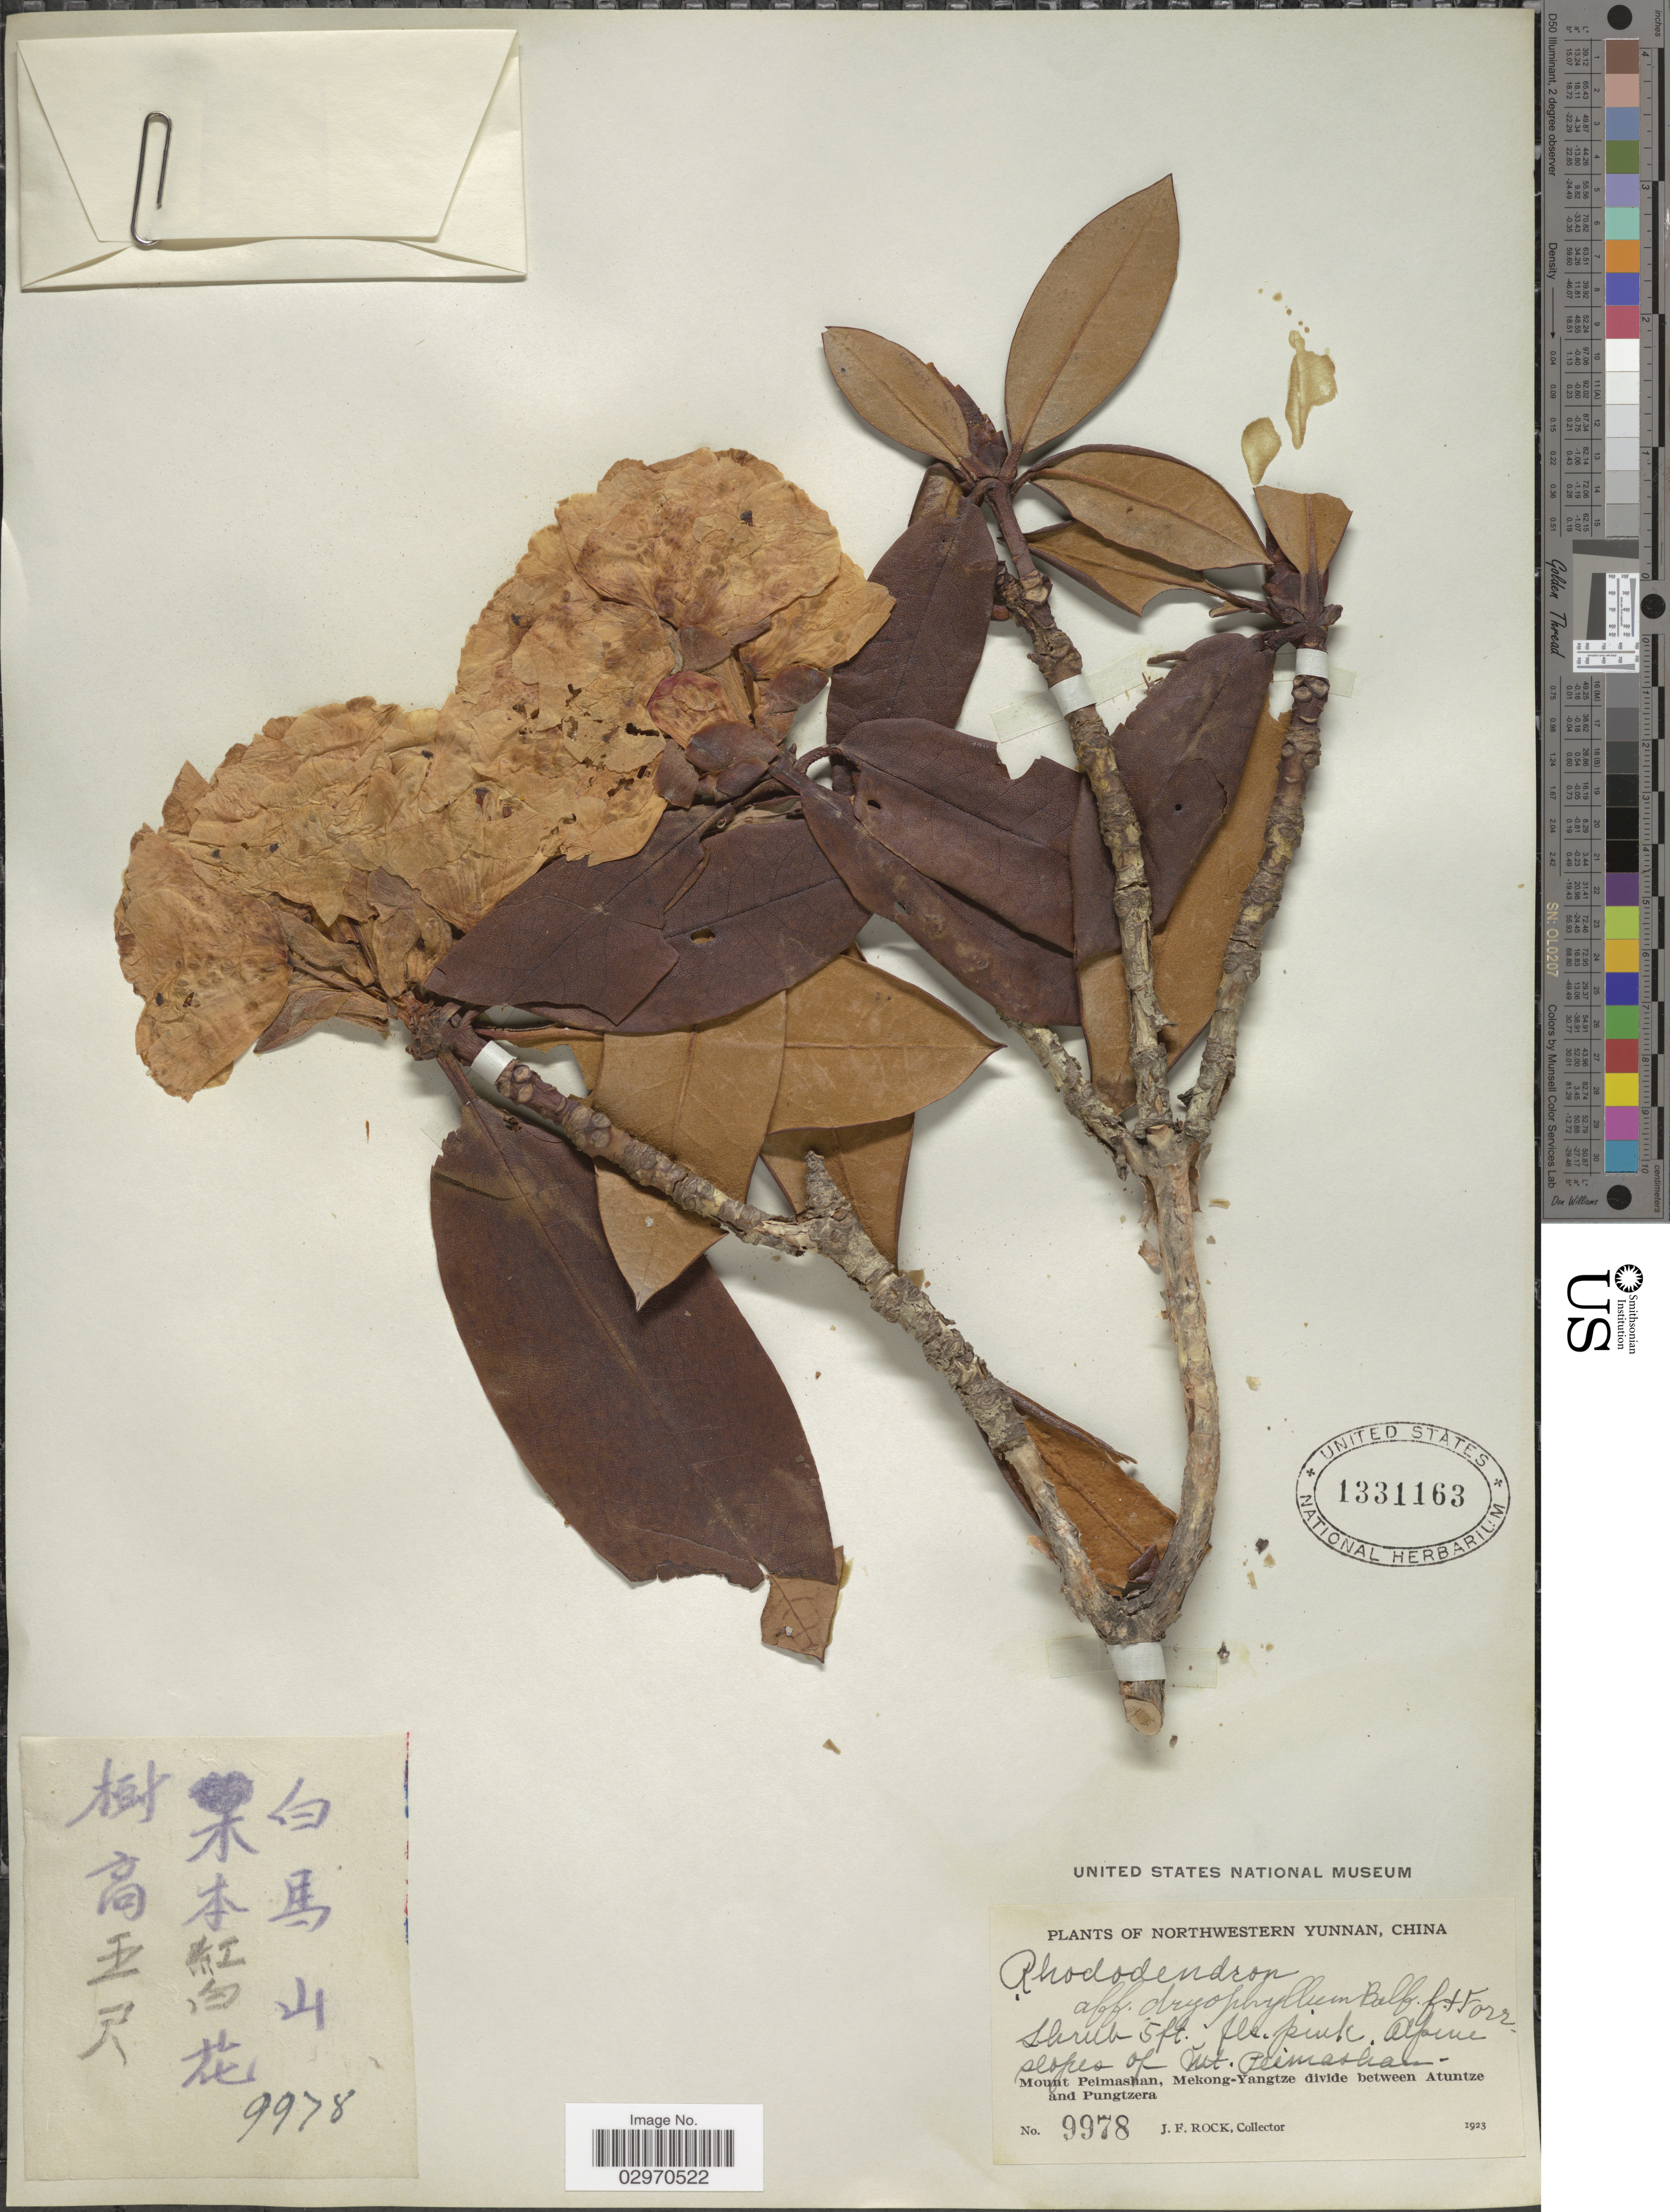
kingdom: Plantae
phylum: Tracheophyta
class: Magnoliopsida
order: Ericales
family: Ericaceae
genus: Rhododendron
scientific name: Rhododendron dryophyllum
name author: Balf. f. & Forrest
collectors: J. Rock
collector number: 9978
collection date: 1923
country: China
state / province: Yunnan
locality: Northwestern Yunnan. Alpine slopes of Mt. Peimashan. Mount Peimashan, Mekong-Yangtze divide between Atuntze and Pungtzera.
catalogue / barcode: US 1331163